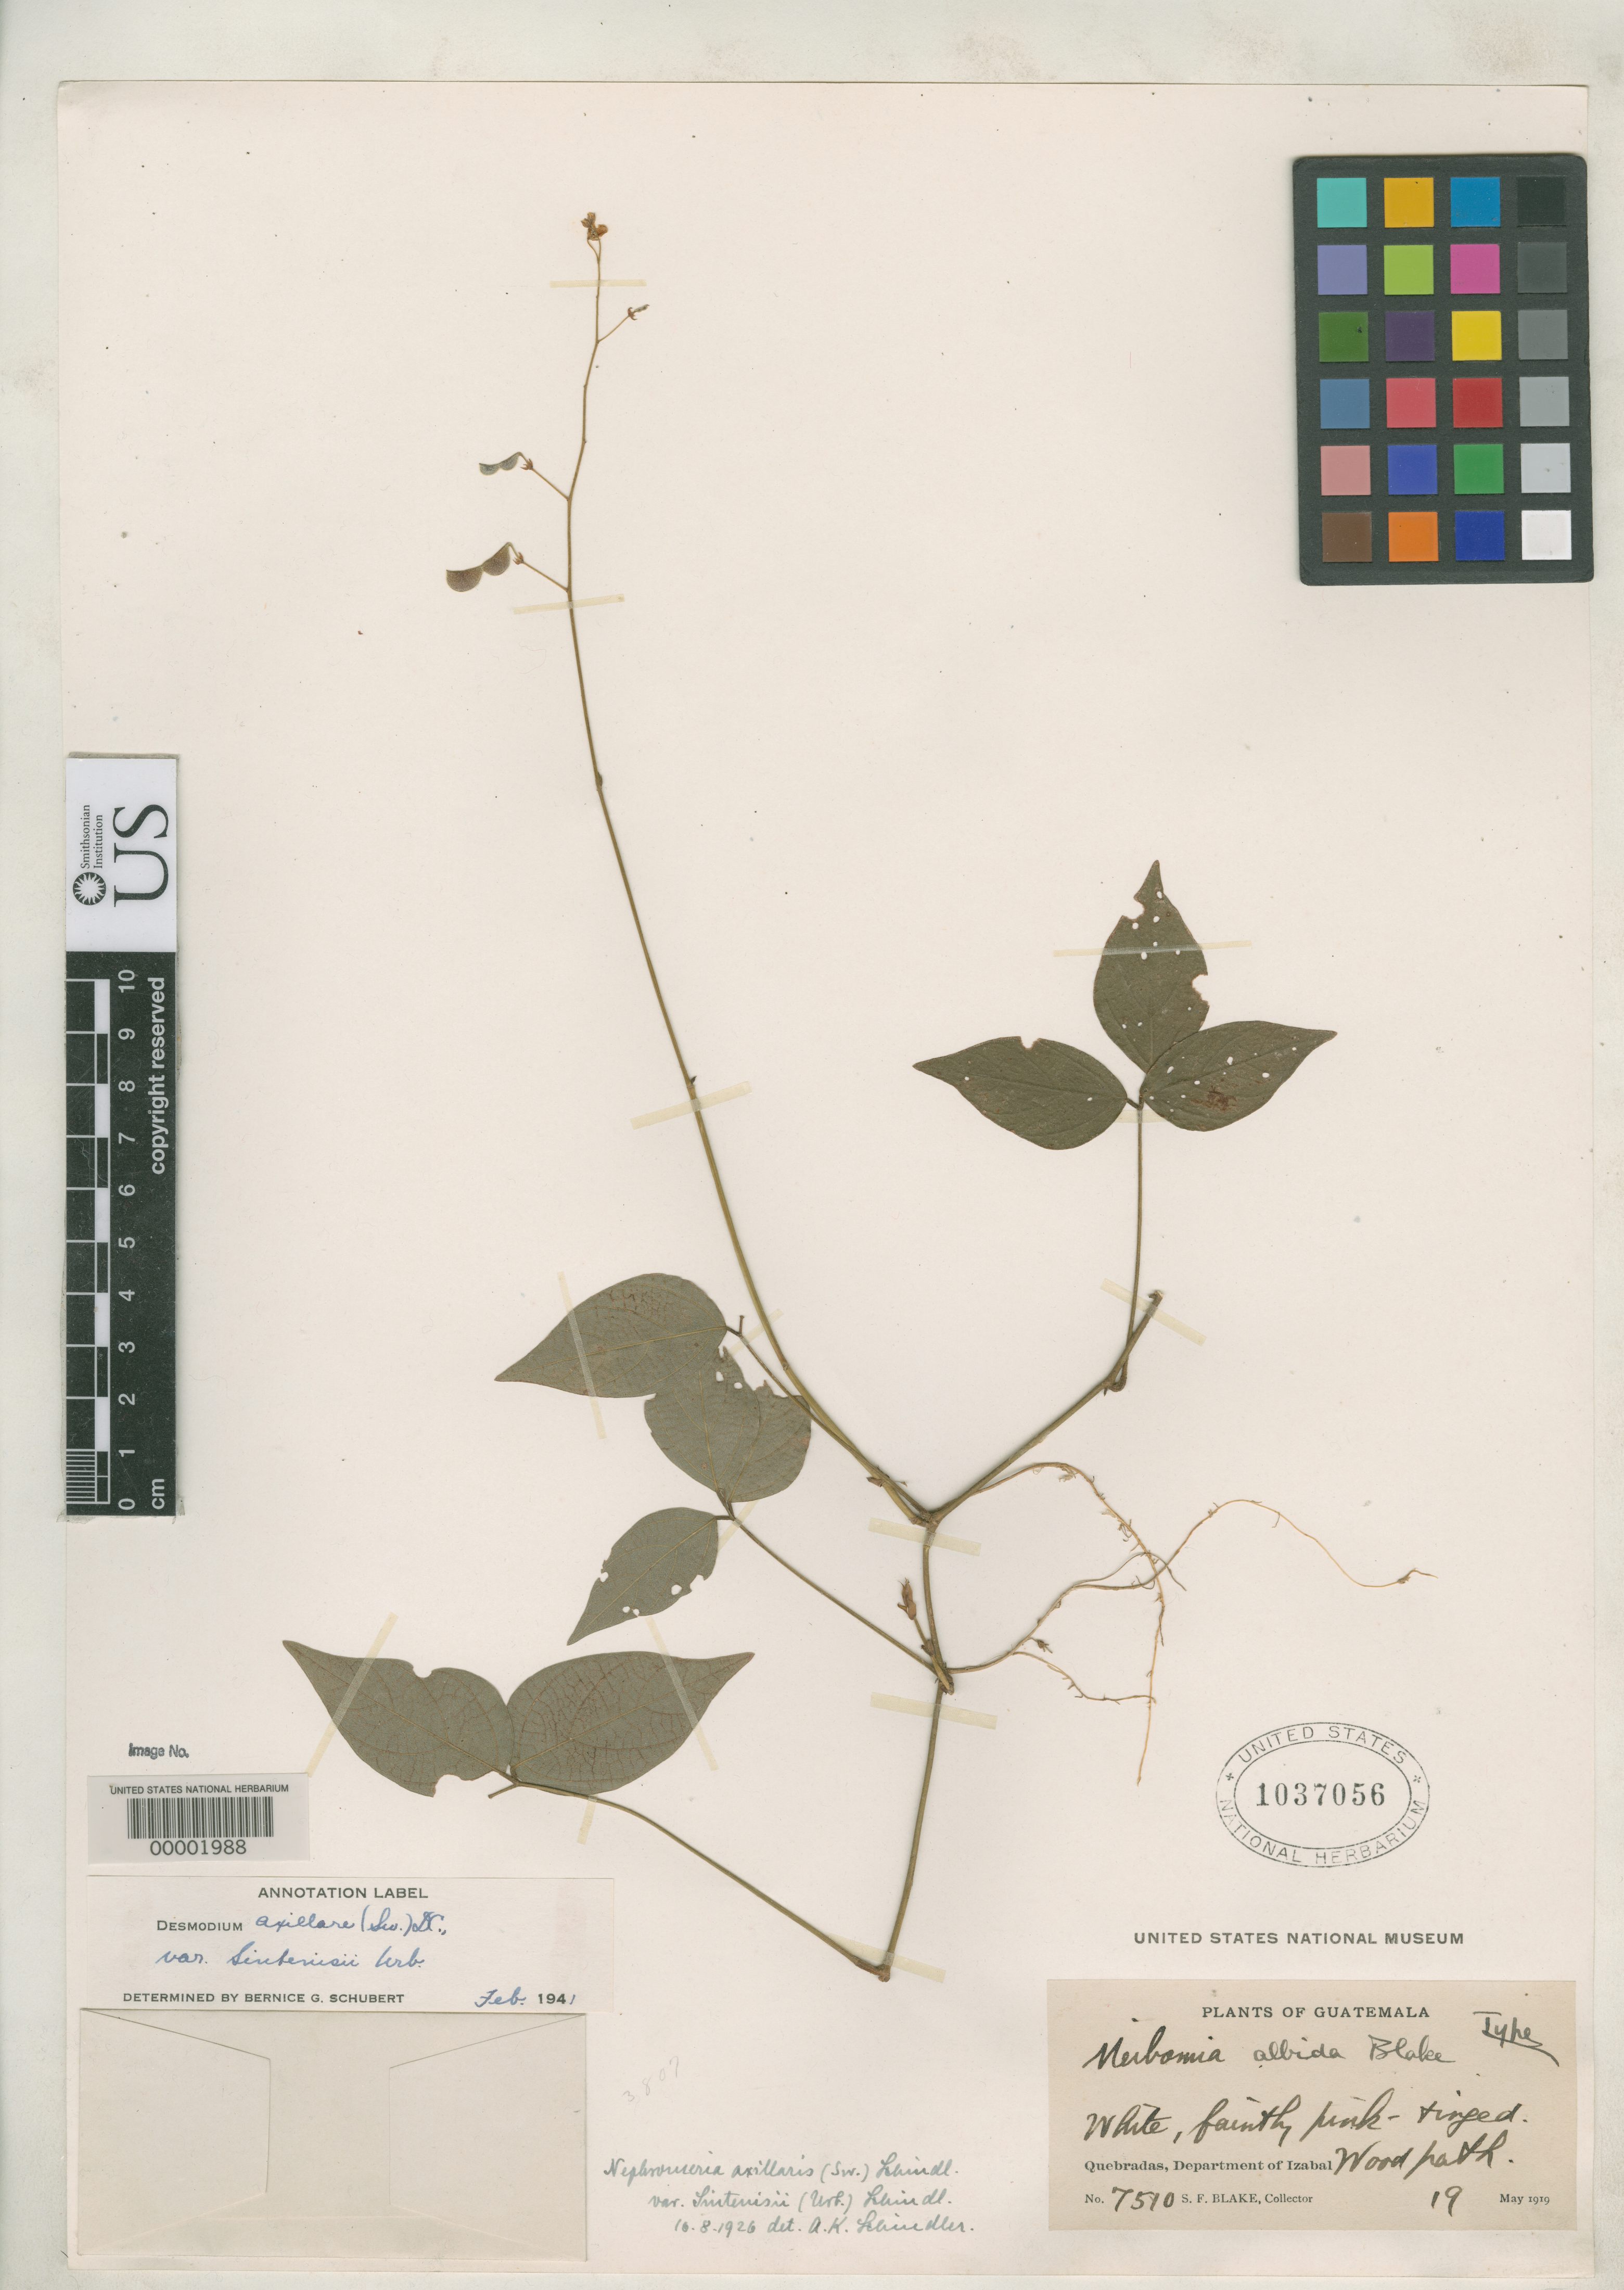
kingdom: Plantae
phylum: Tracheophyta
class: Magnoliopsida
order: Fabales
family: Fabaceae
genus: Meibomia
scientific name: Meibomia albida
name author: S.F. Blake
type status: Holotype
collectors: S. Blake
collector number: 7510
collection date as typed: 19 May 1922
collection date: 1922-05-19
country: Guatemala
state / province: Izabal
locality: Quebradas.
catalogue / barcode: US 1037056